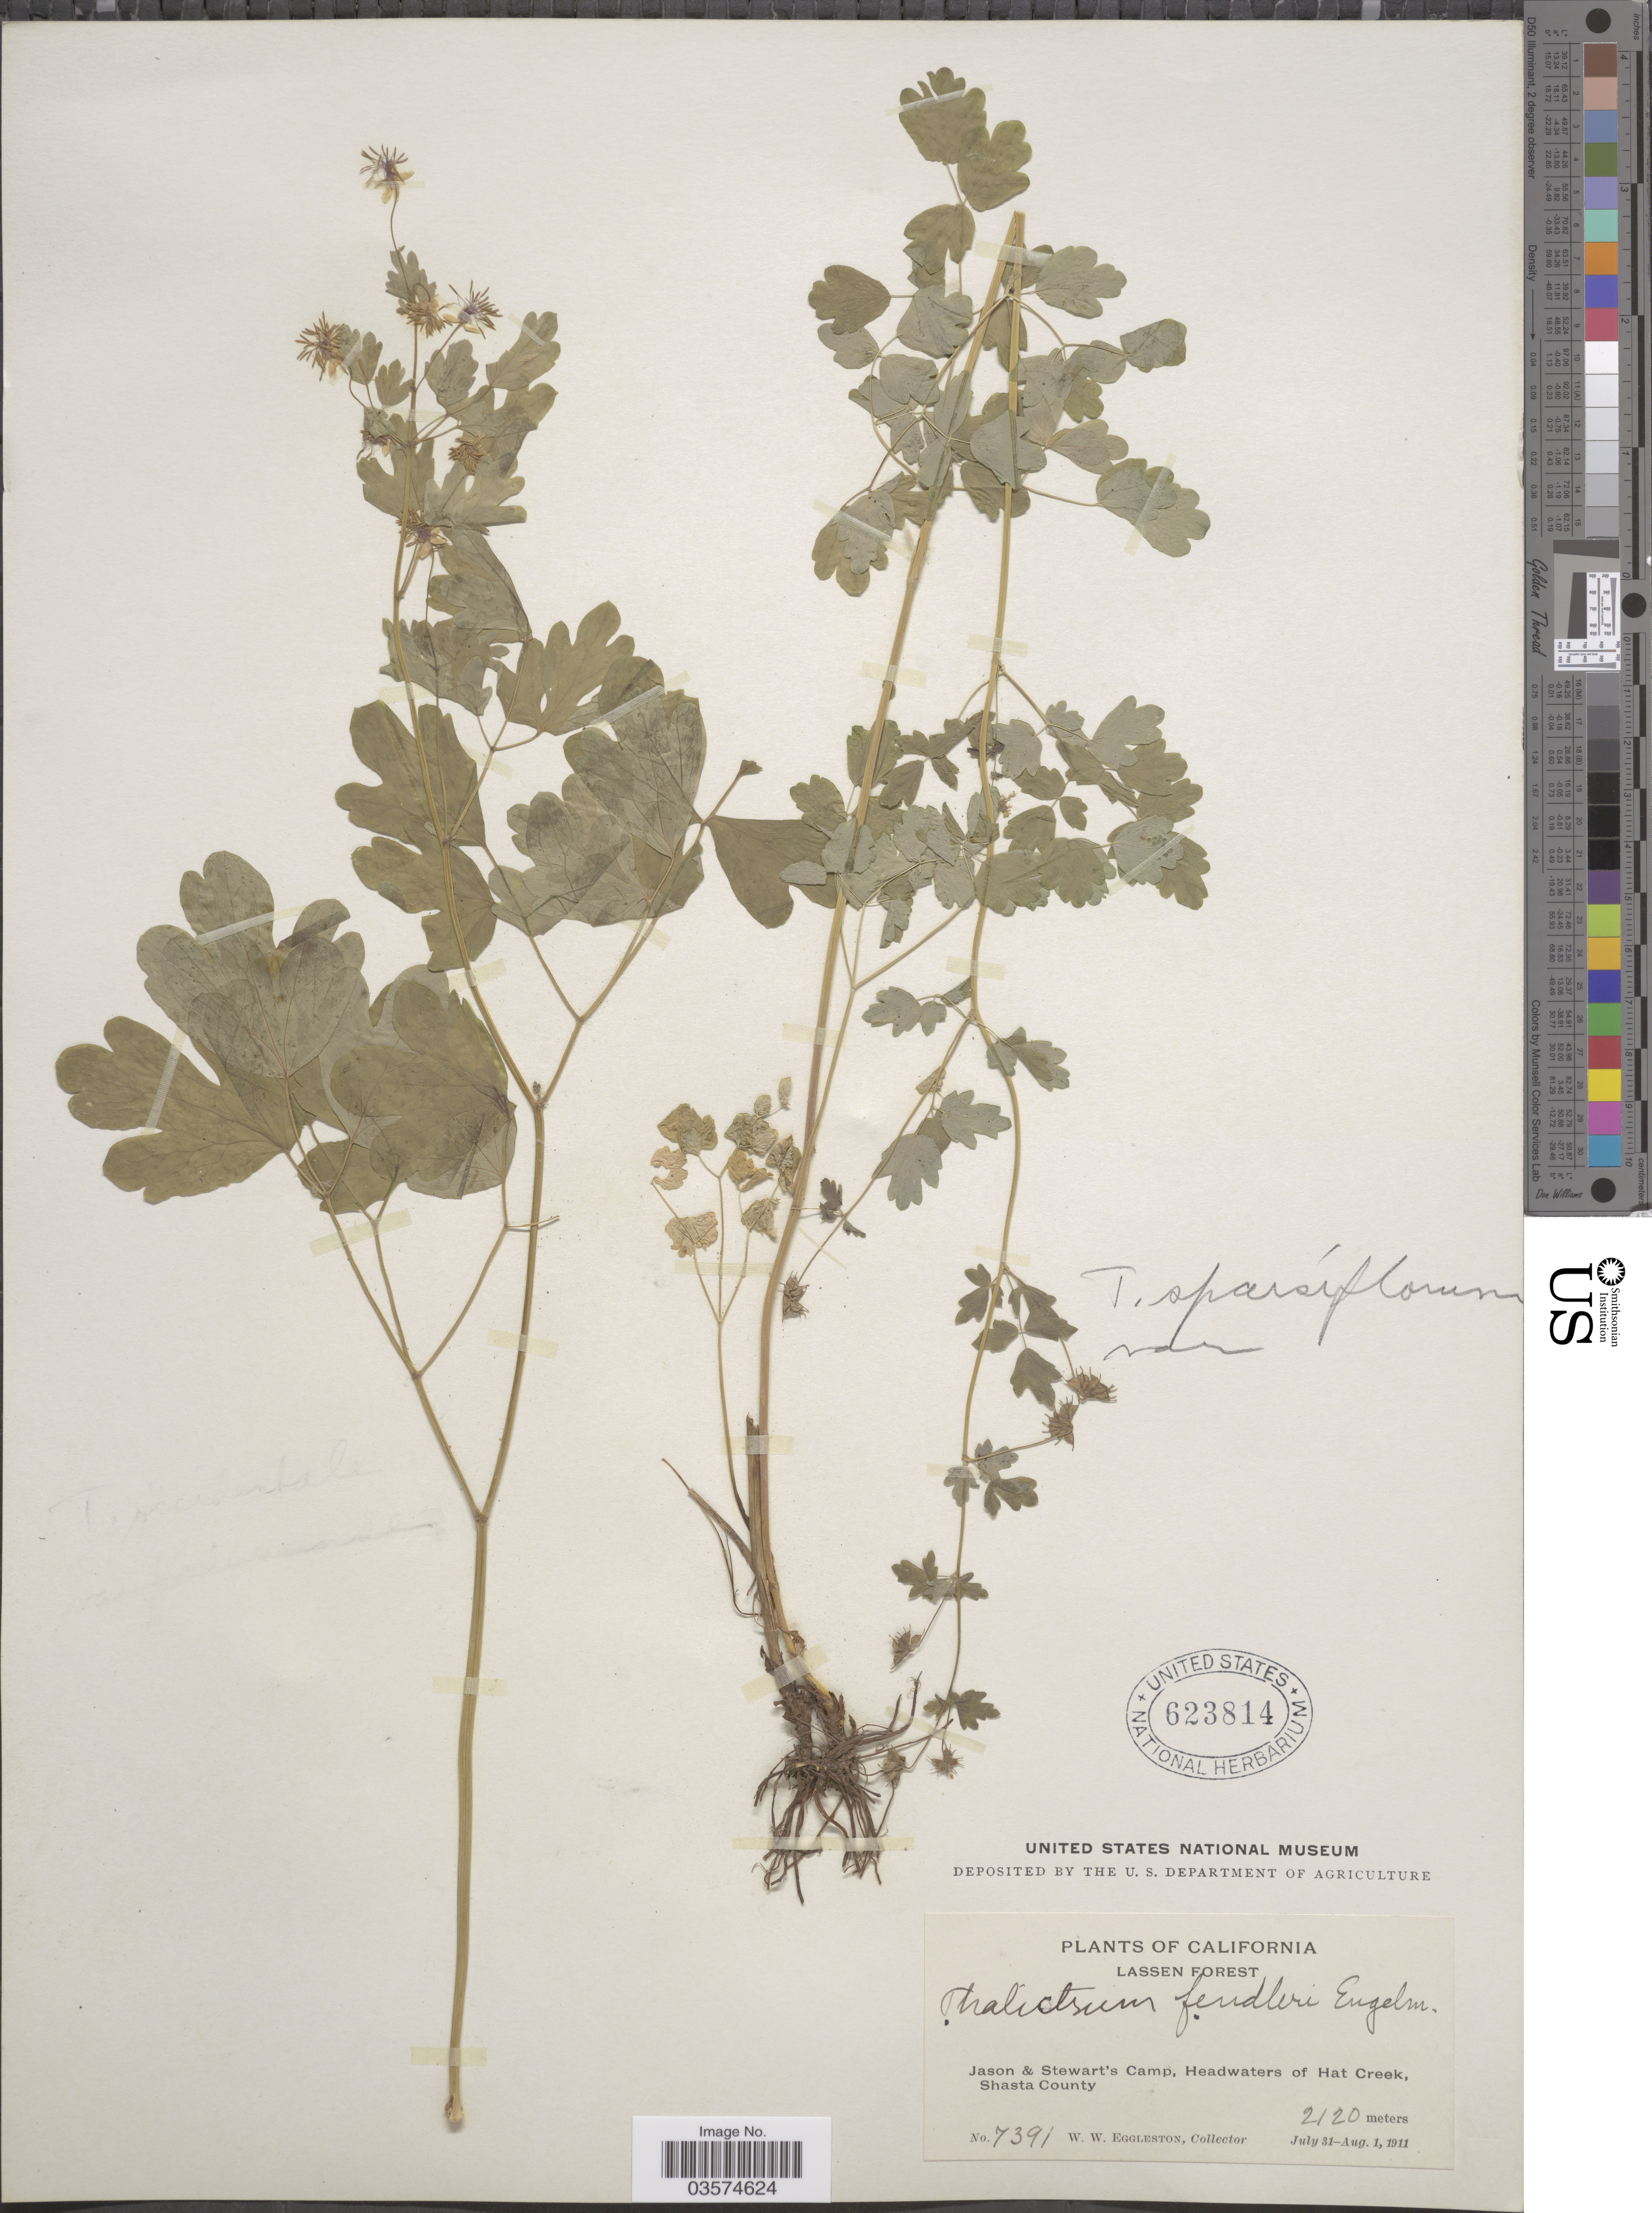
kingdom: Plantae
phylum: Tracheophyta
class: Magnoliopsida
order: Ranunculales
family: Ranunculaceae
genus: Thalictrum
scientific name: Thalictrum sparsiflorum var. nevadense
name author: B. Boivin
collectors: W. W. Eggleston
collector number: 7391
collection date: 1911-07-31/1911-08-01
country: United States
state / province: California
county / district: Shasta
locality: Lassen Forest. Jason & Stewart's Camp, Headwaters of Hat Creek, Shasta County.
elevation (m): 2120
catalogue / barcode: US 623814